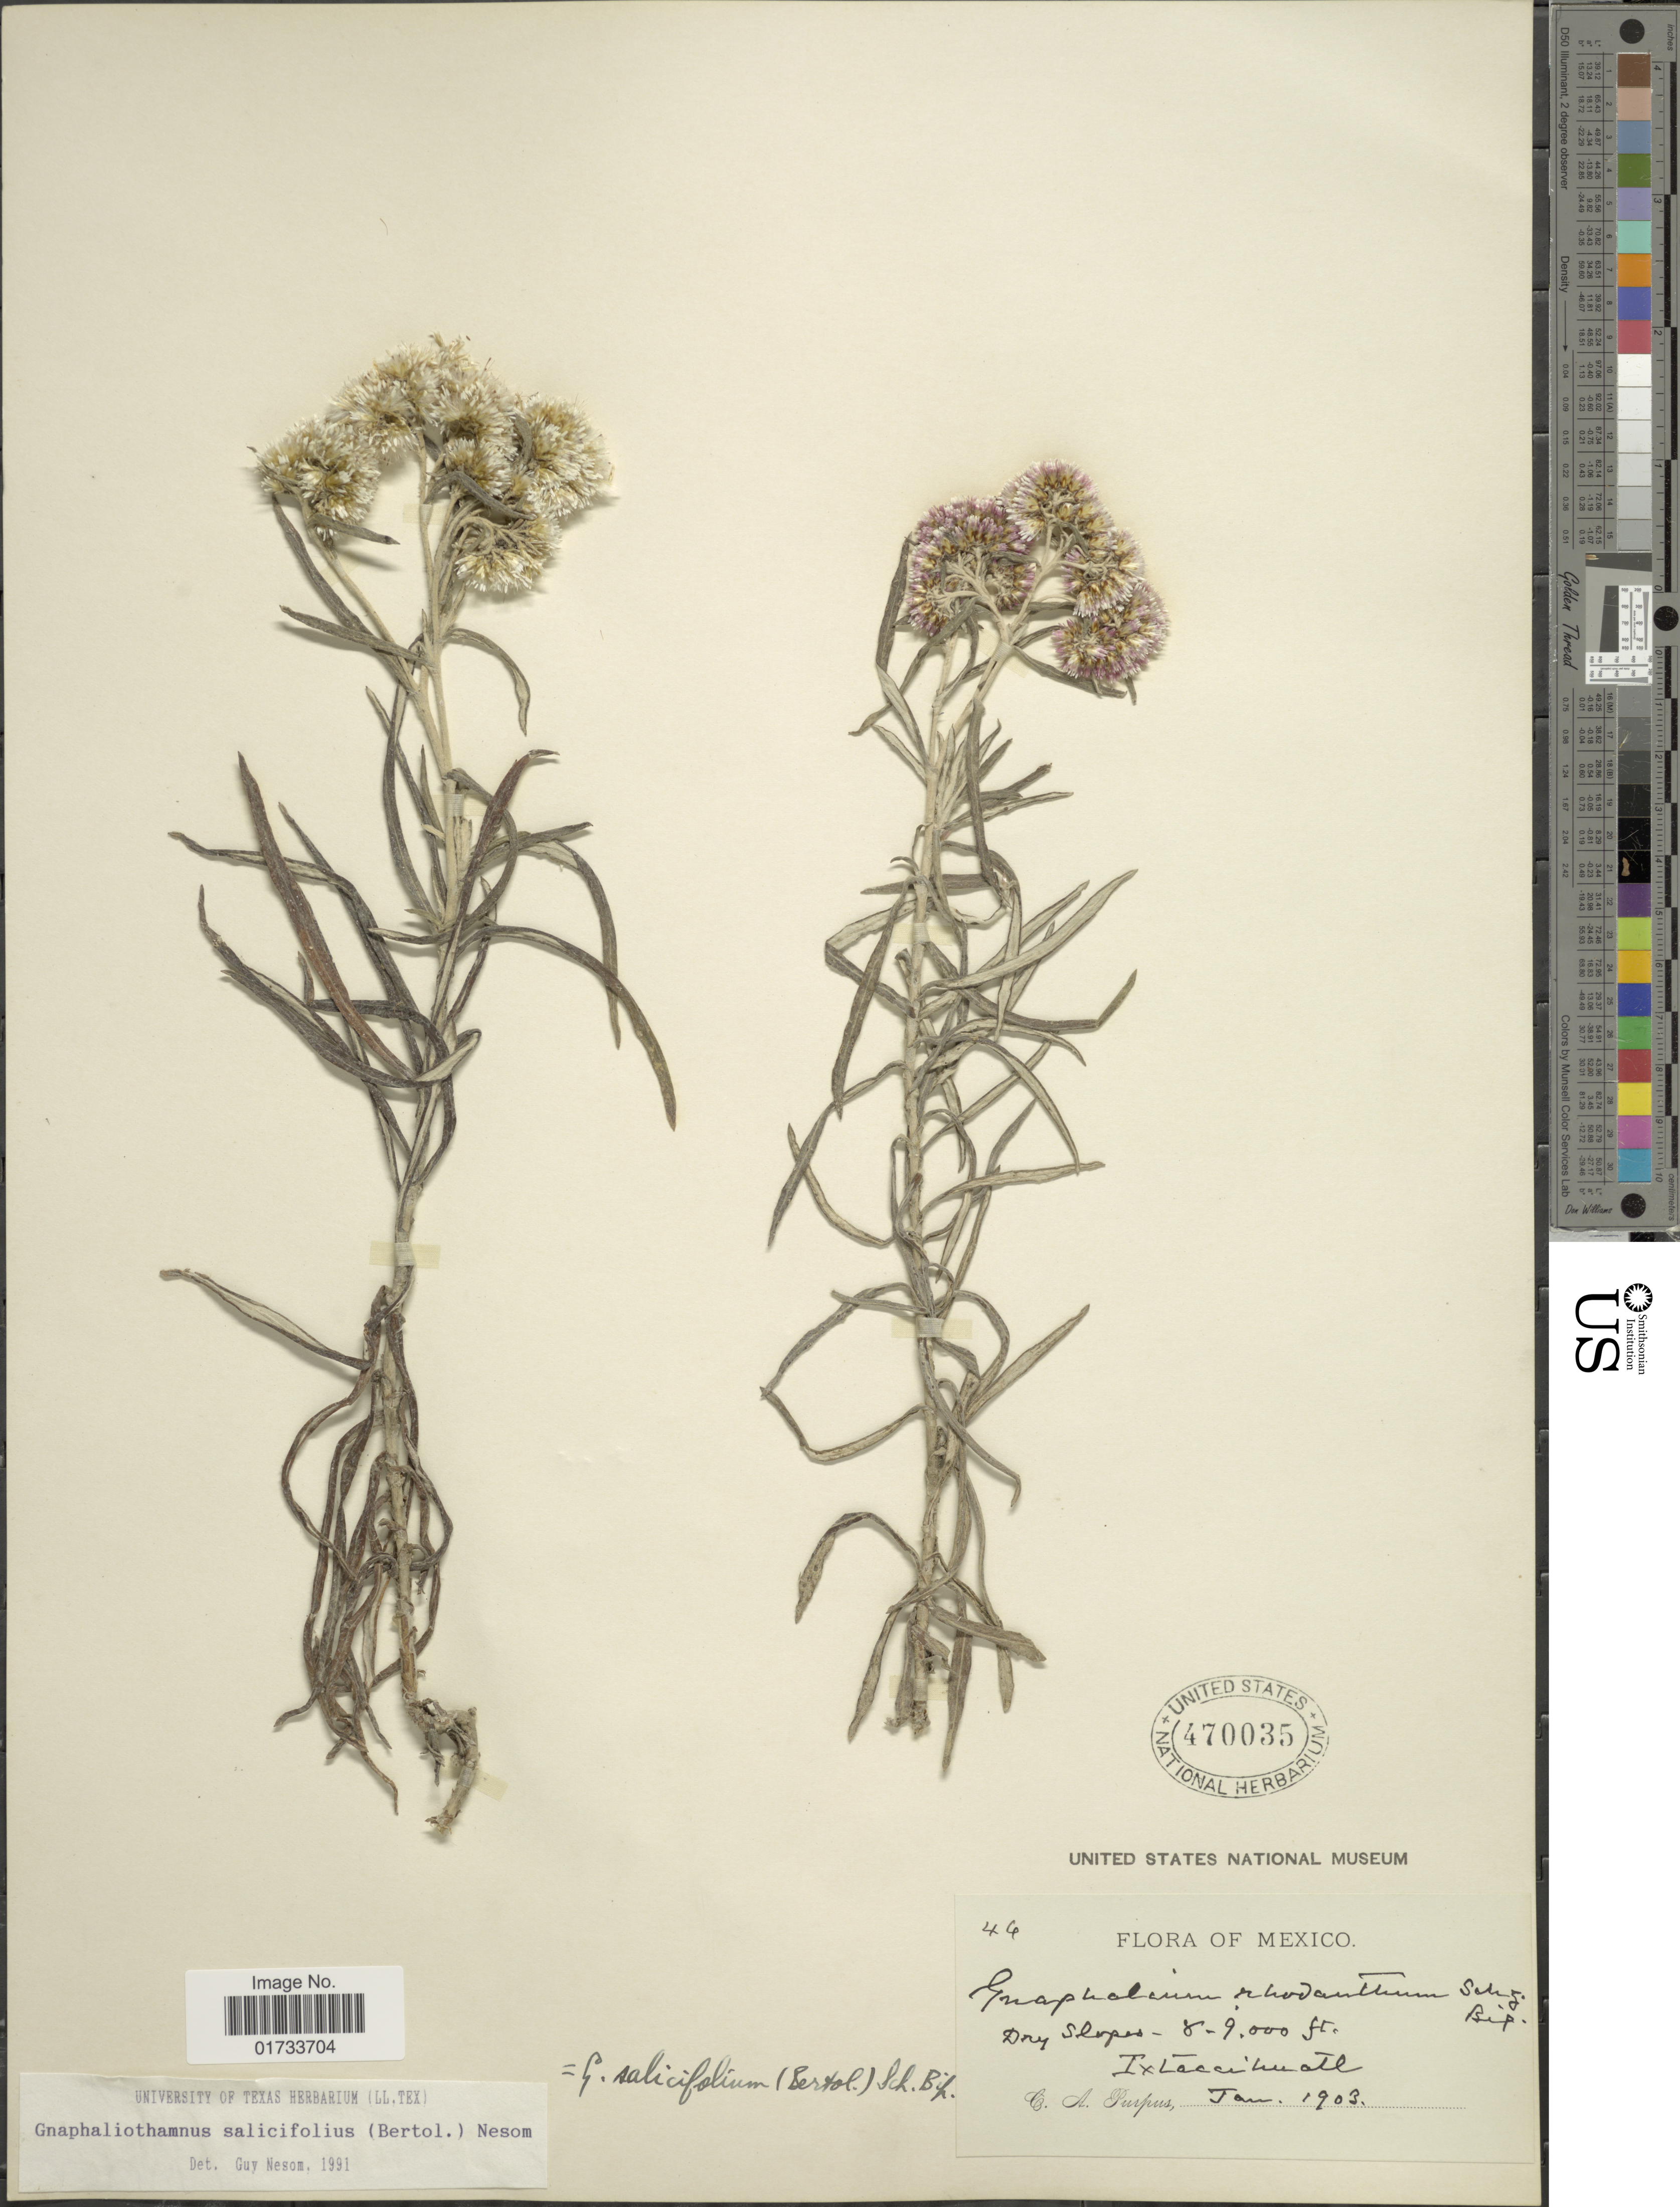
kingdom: Plantae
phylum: Tracheophyta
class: Magnoliopsida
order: Asterales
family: Asteraceae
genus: Chionolaena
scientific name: Chionolaena salicifolia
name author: (Bertol.) G.L. Nesom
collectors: C. A. Purpus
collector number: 46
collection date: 1903-01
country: Mexico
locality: Dry slopes, Ixtaccihuatl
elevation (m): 2438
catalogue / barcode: US 470035